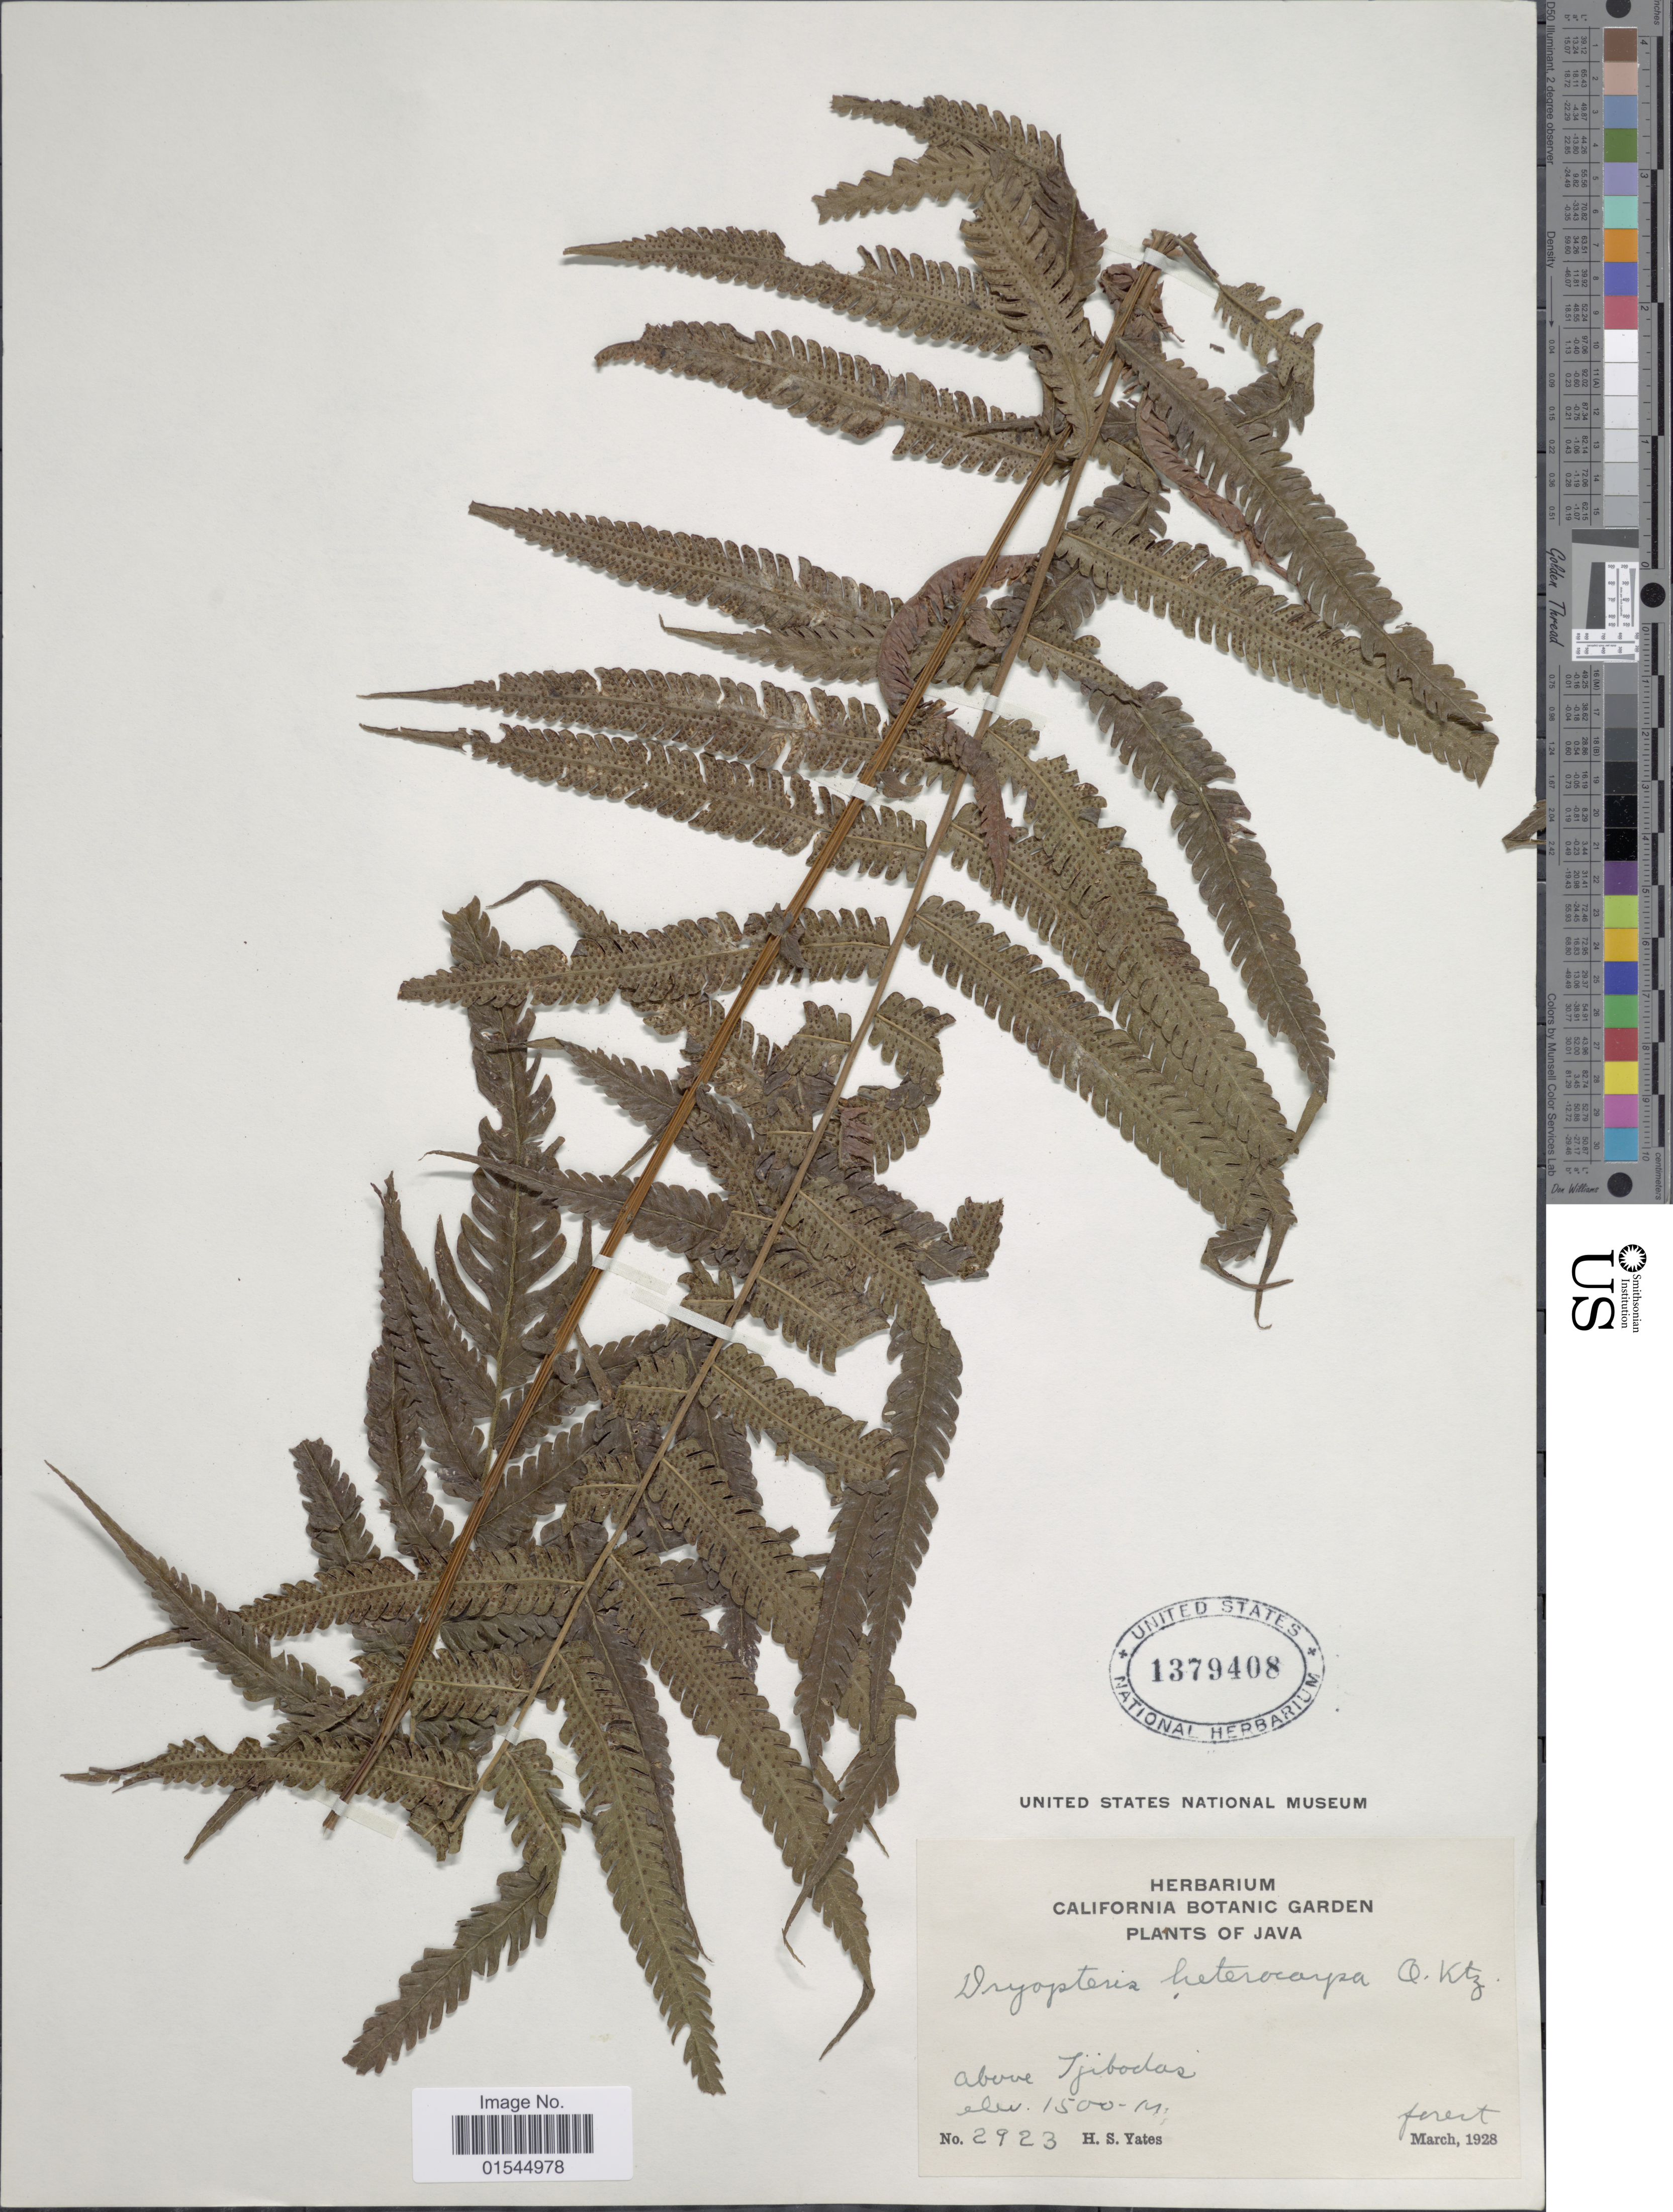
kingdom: Plantae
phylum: Tracheophyta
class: Polypodiopsida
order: Polypodiales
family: Thelypteridaceae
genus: Sphaerostephanos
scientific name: Sphaerostephanos heterocarpus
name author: (Blume) Holttum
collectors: H. S. Yates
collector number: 2923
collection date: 1928-03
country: Indonesia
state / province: Java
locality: Above Tjibodas.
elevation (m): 1500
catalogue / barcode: US 1379408